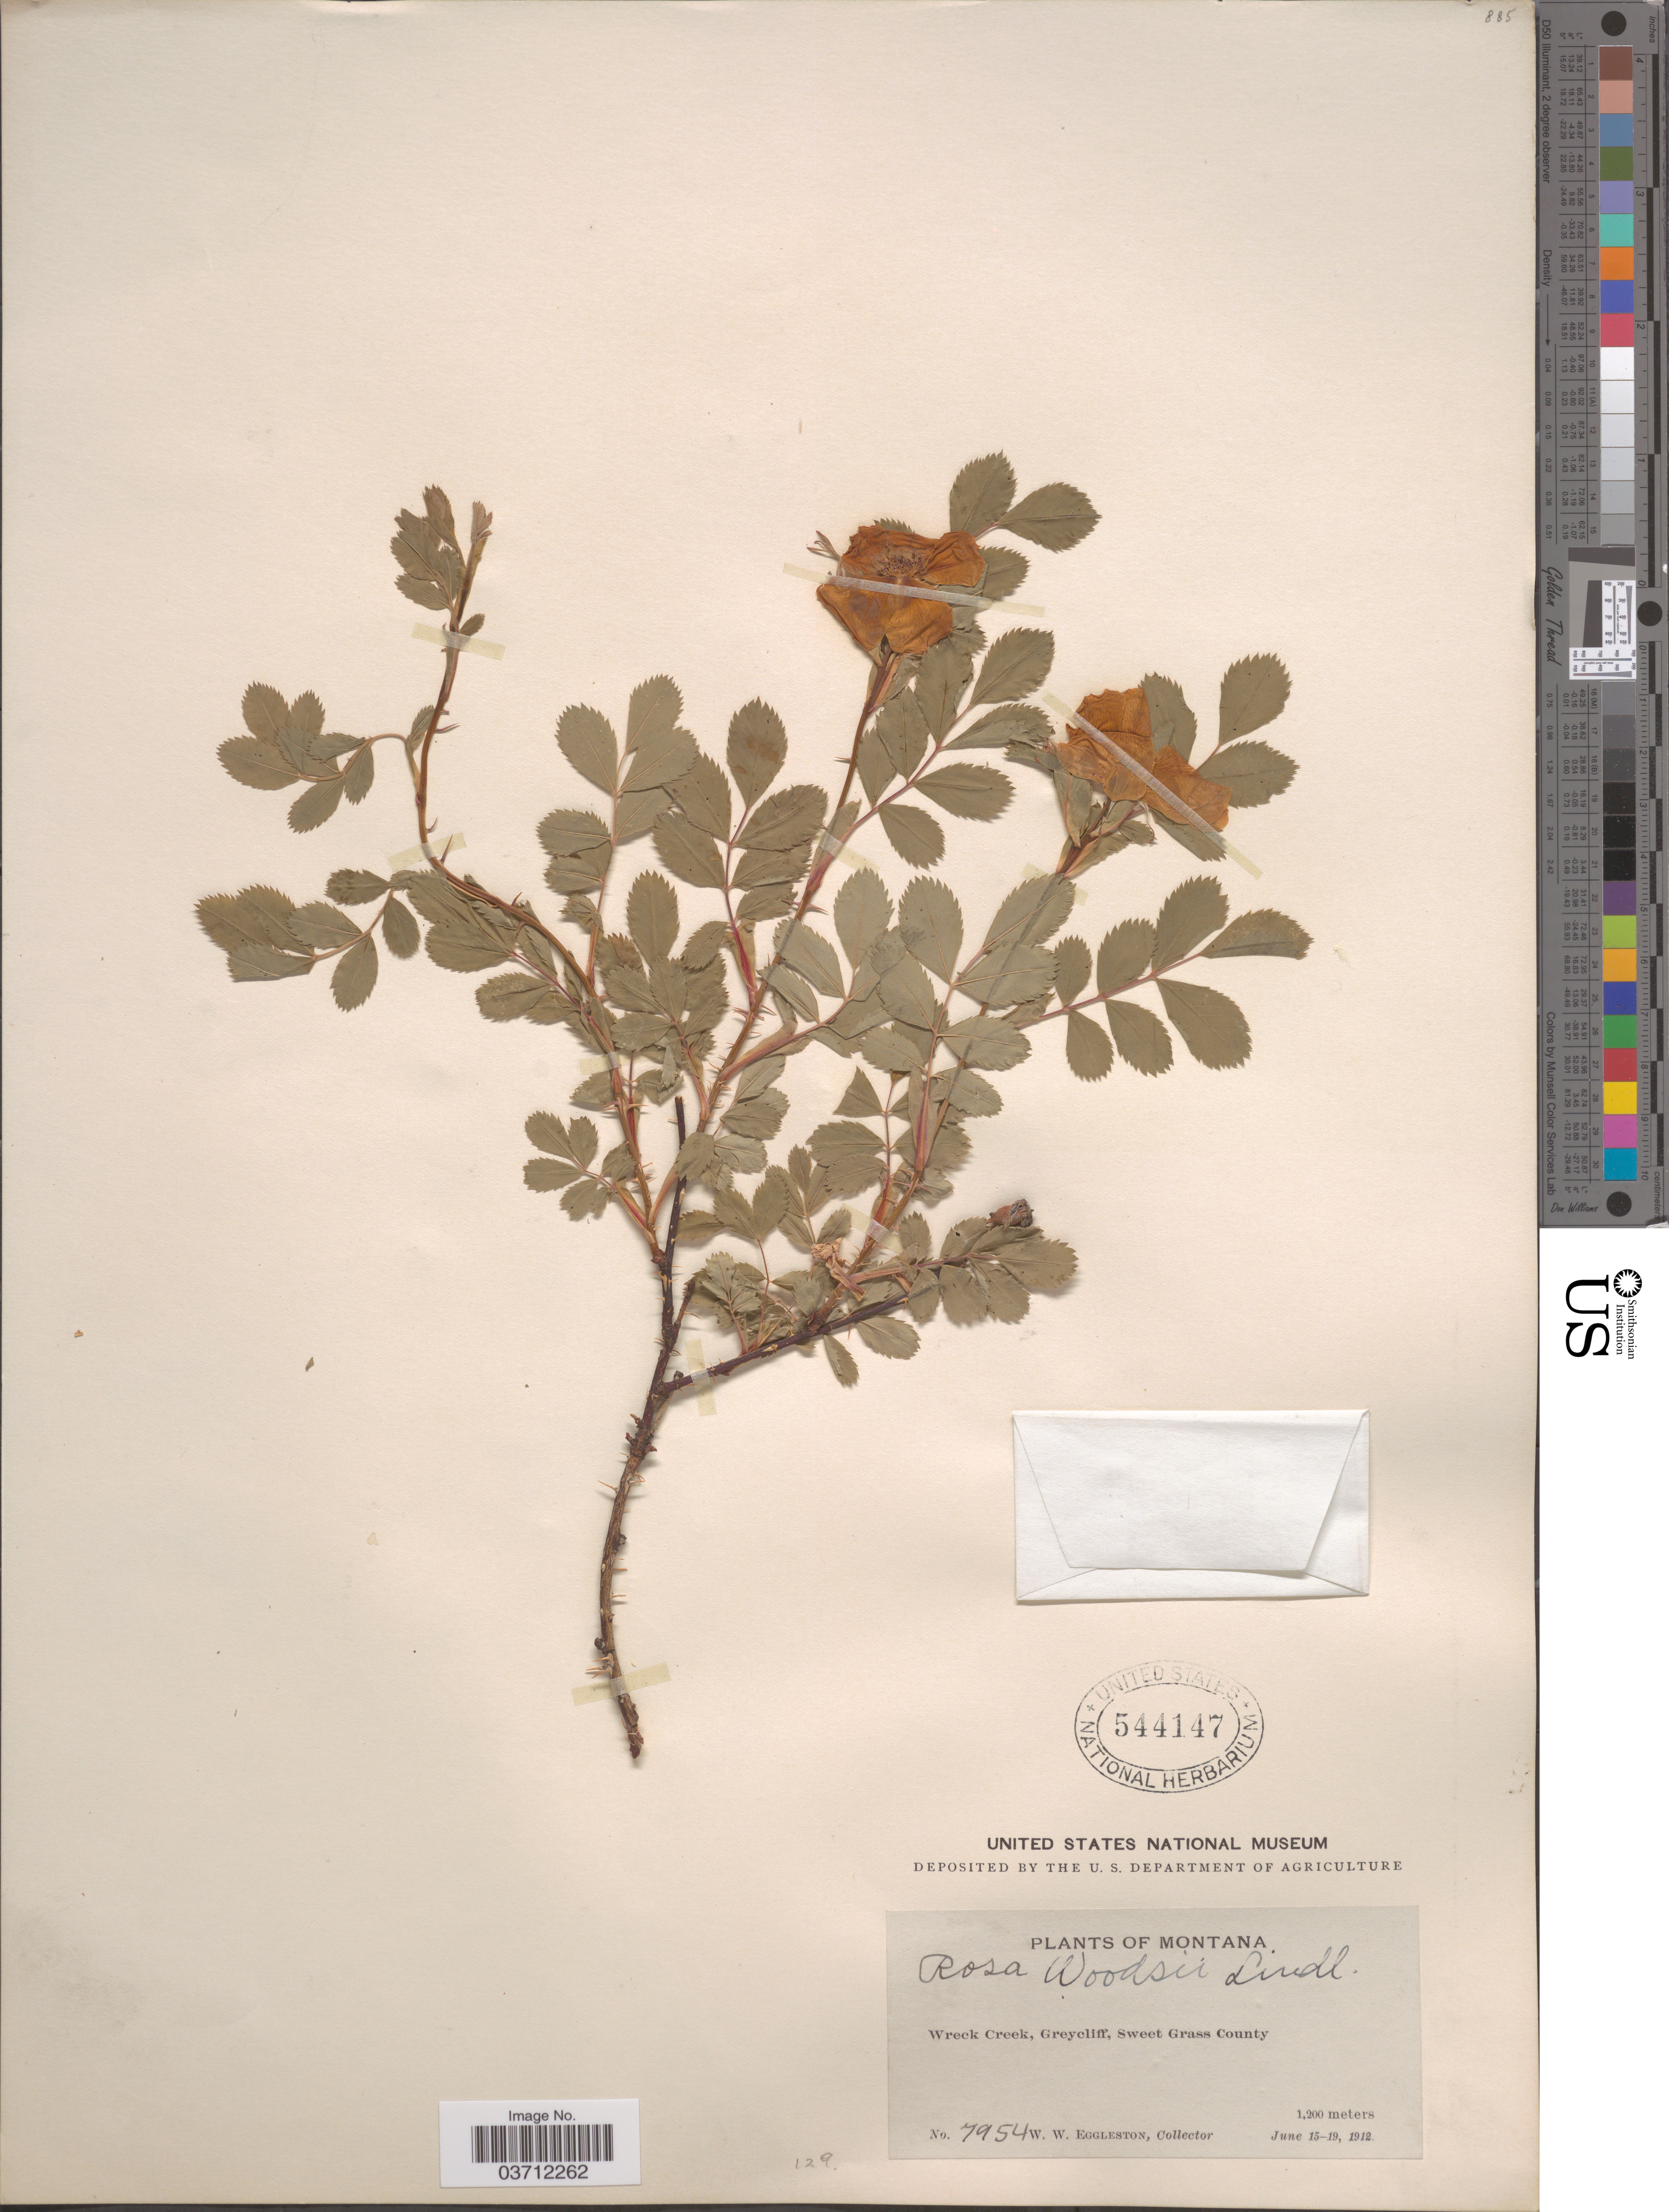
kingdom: Plantae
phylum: Tracheophyta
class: Magnoliopsida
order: Rosales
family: Rosaceae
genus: Rosa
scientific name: Rosa woodsii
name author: Lindl.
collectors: W. W. Eggleston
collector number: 7954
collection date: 1912-06-15/1912-06-19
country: United States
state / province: Montana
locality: Wreck Creek, Greycliff, Sweet Grass County.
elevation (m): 1200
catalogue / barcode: US 544147